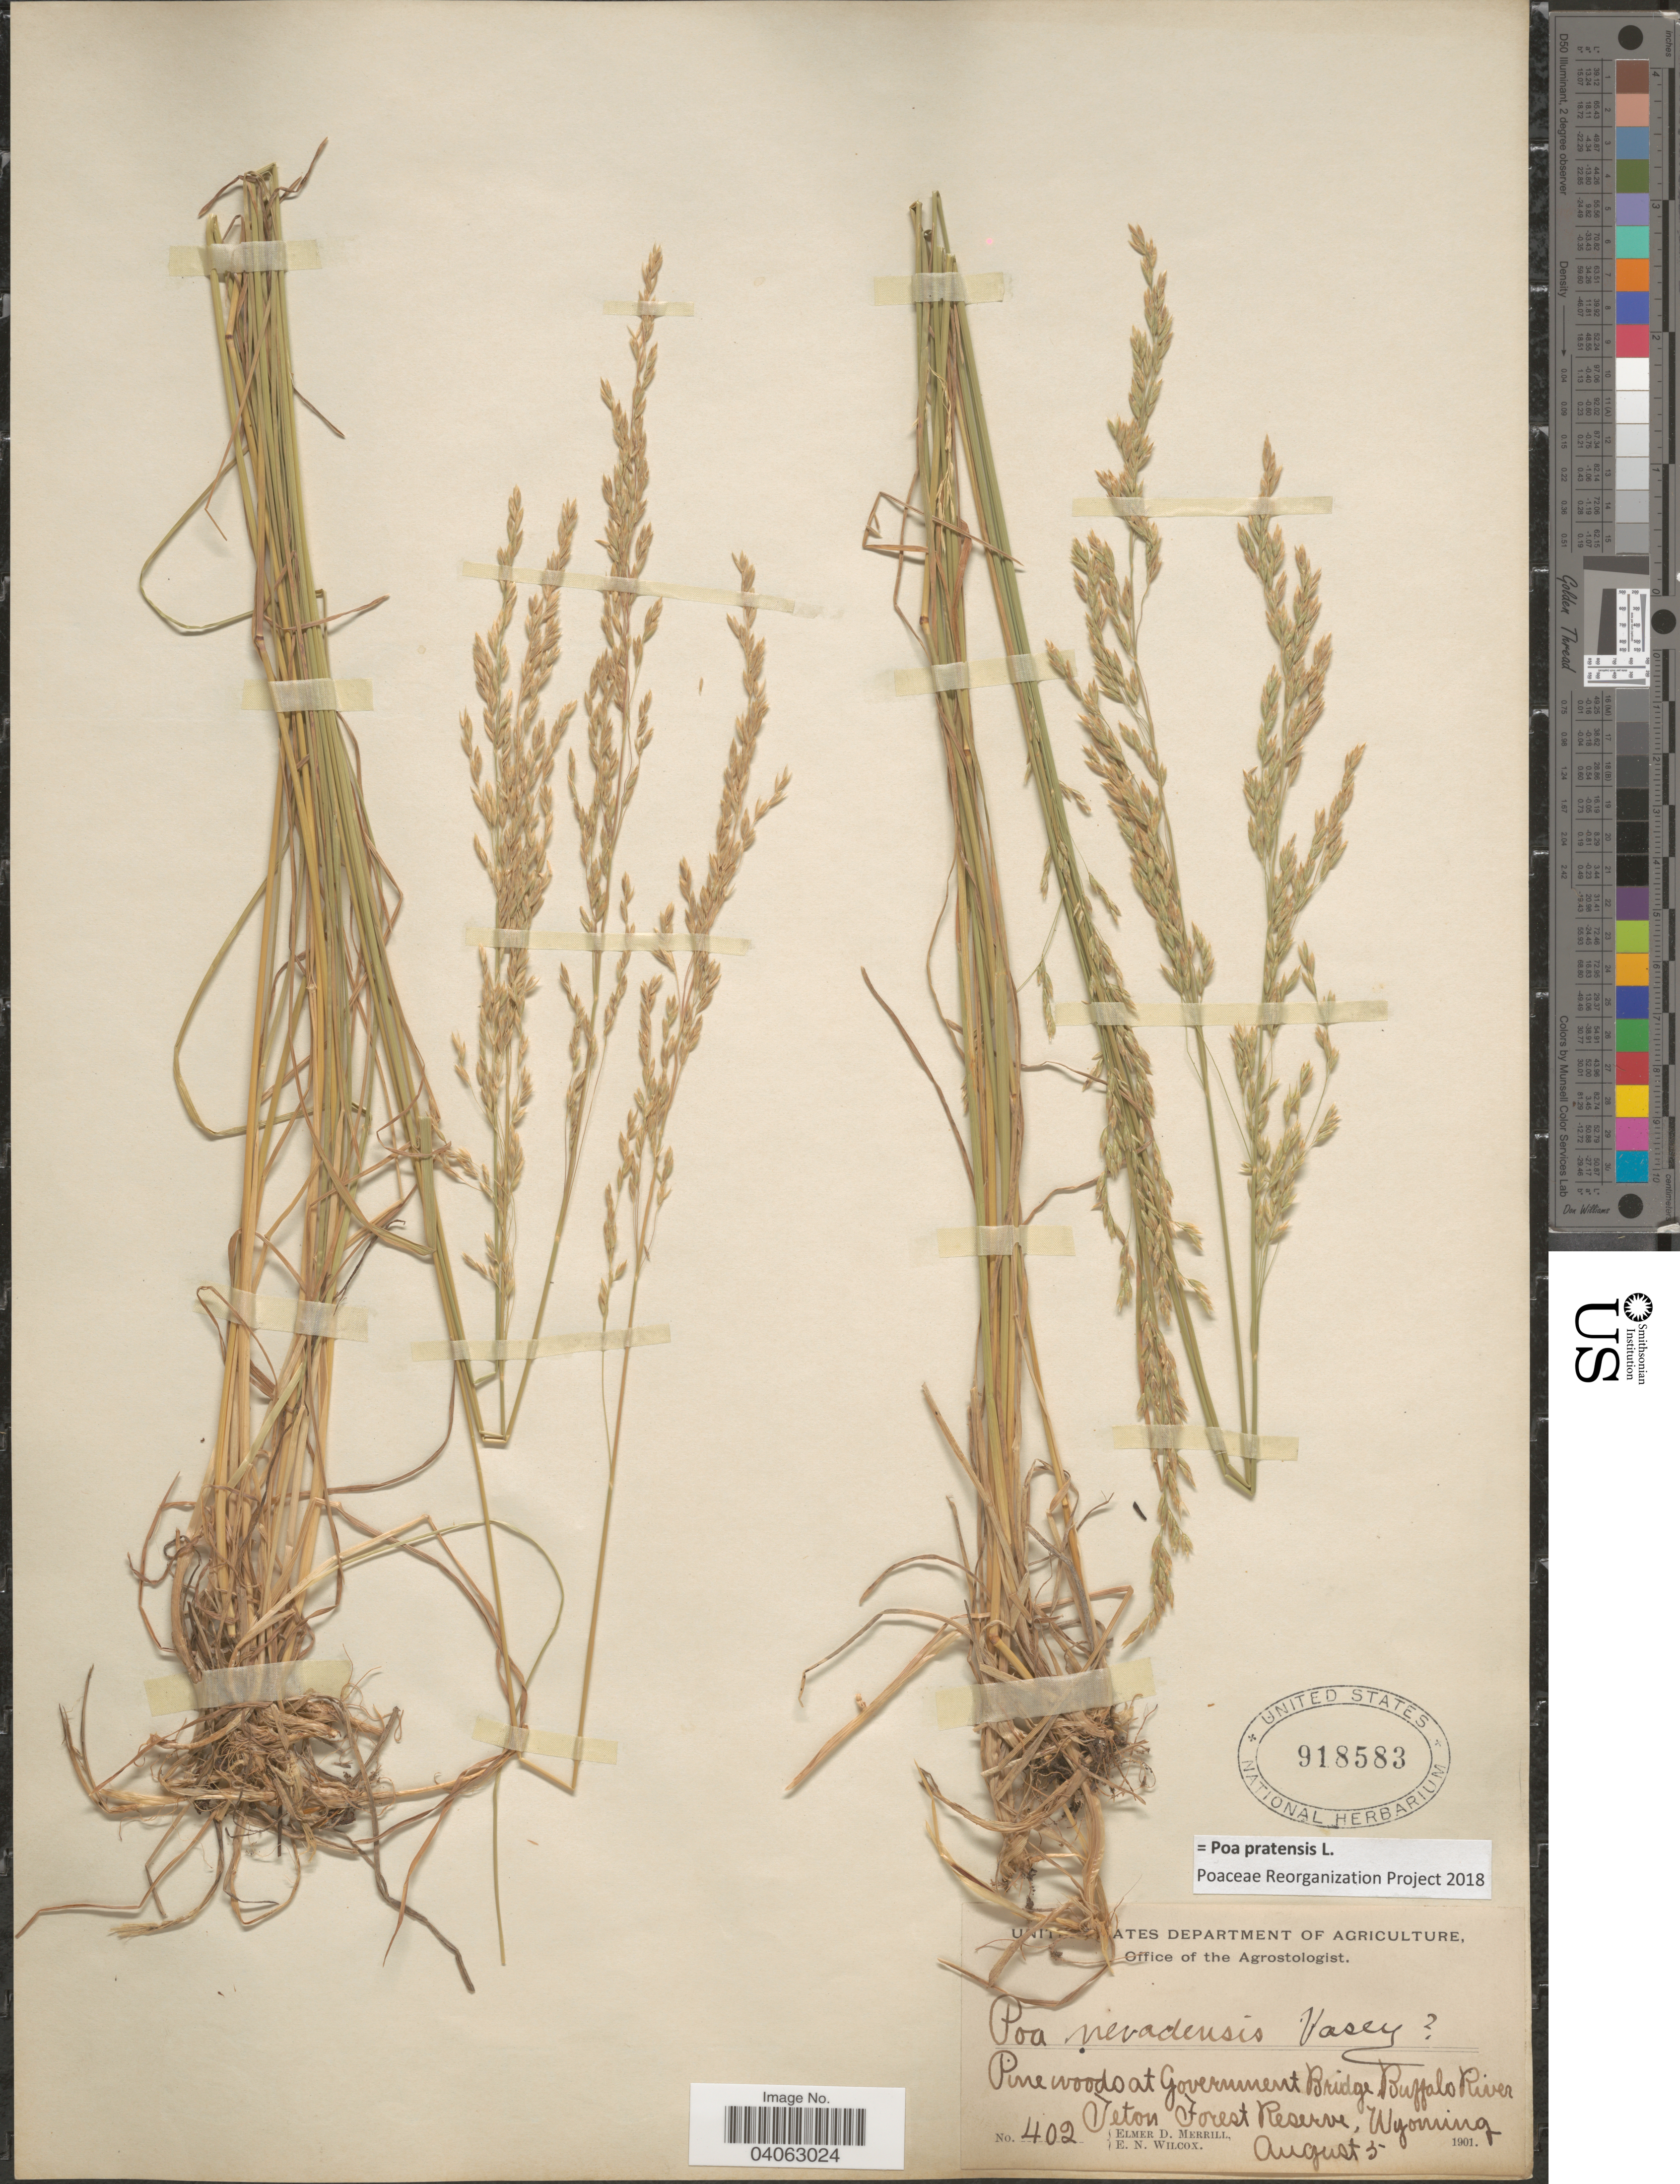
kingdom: Plantae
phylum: Tracheophyta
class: Liliopsida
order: Poales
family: Poaceae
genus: Poa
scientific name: Poa pratensis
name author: L.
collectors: E. D. Merrill & E. Wilcox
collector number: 402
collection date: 1901-08-05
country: United States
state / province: Wyoming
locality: Pine woods at Government Bridge Buffalo River, Teton Forest Reserve.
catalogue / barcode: US 918583